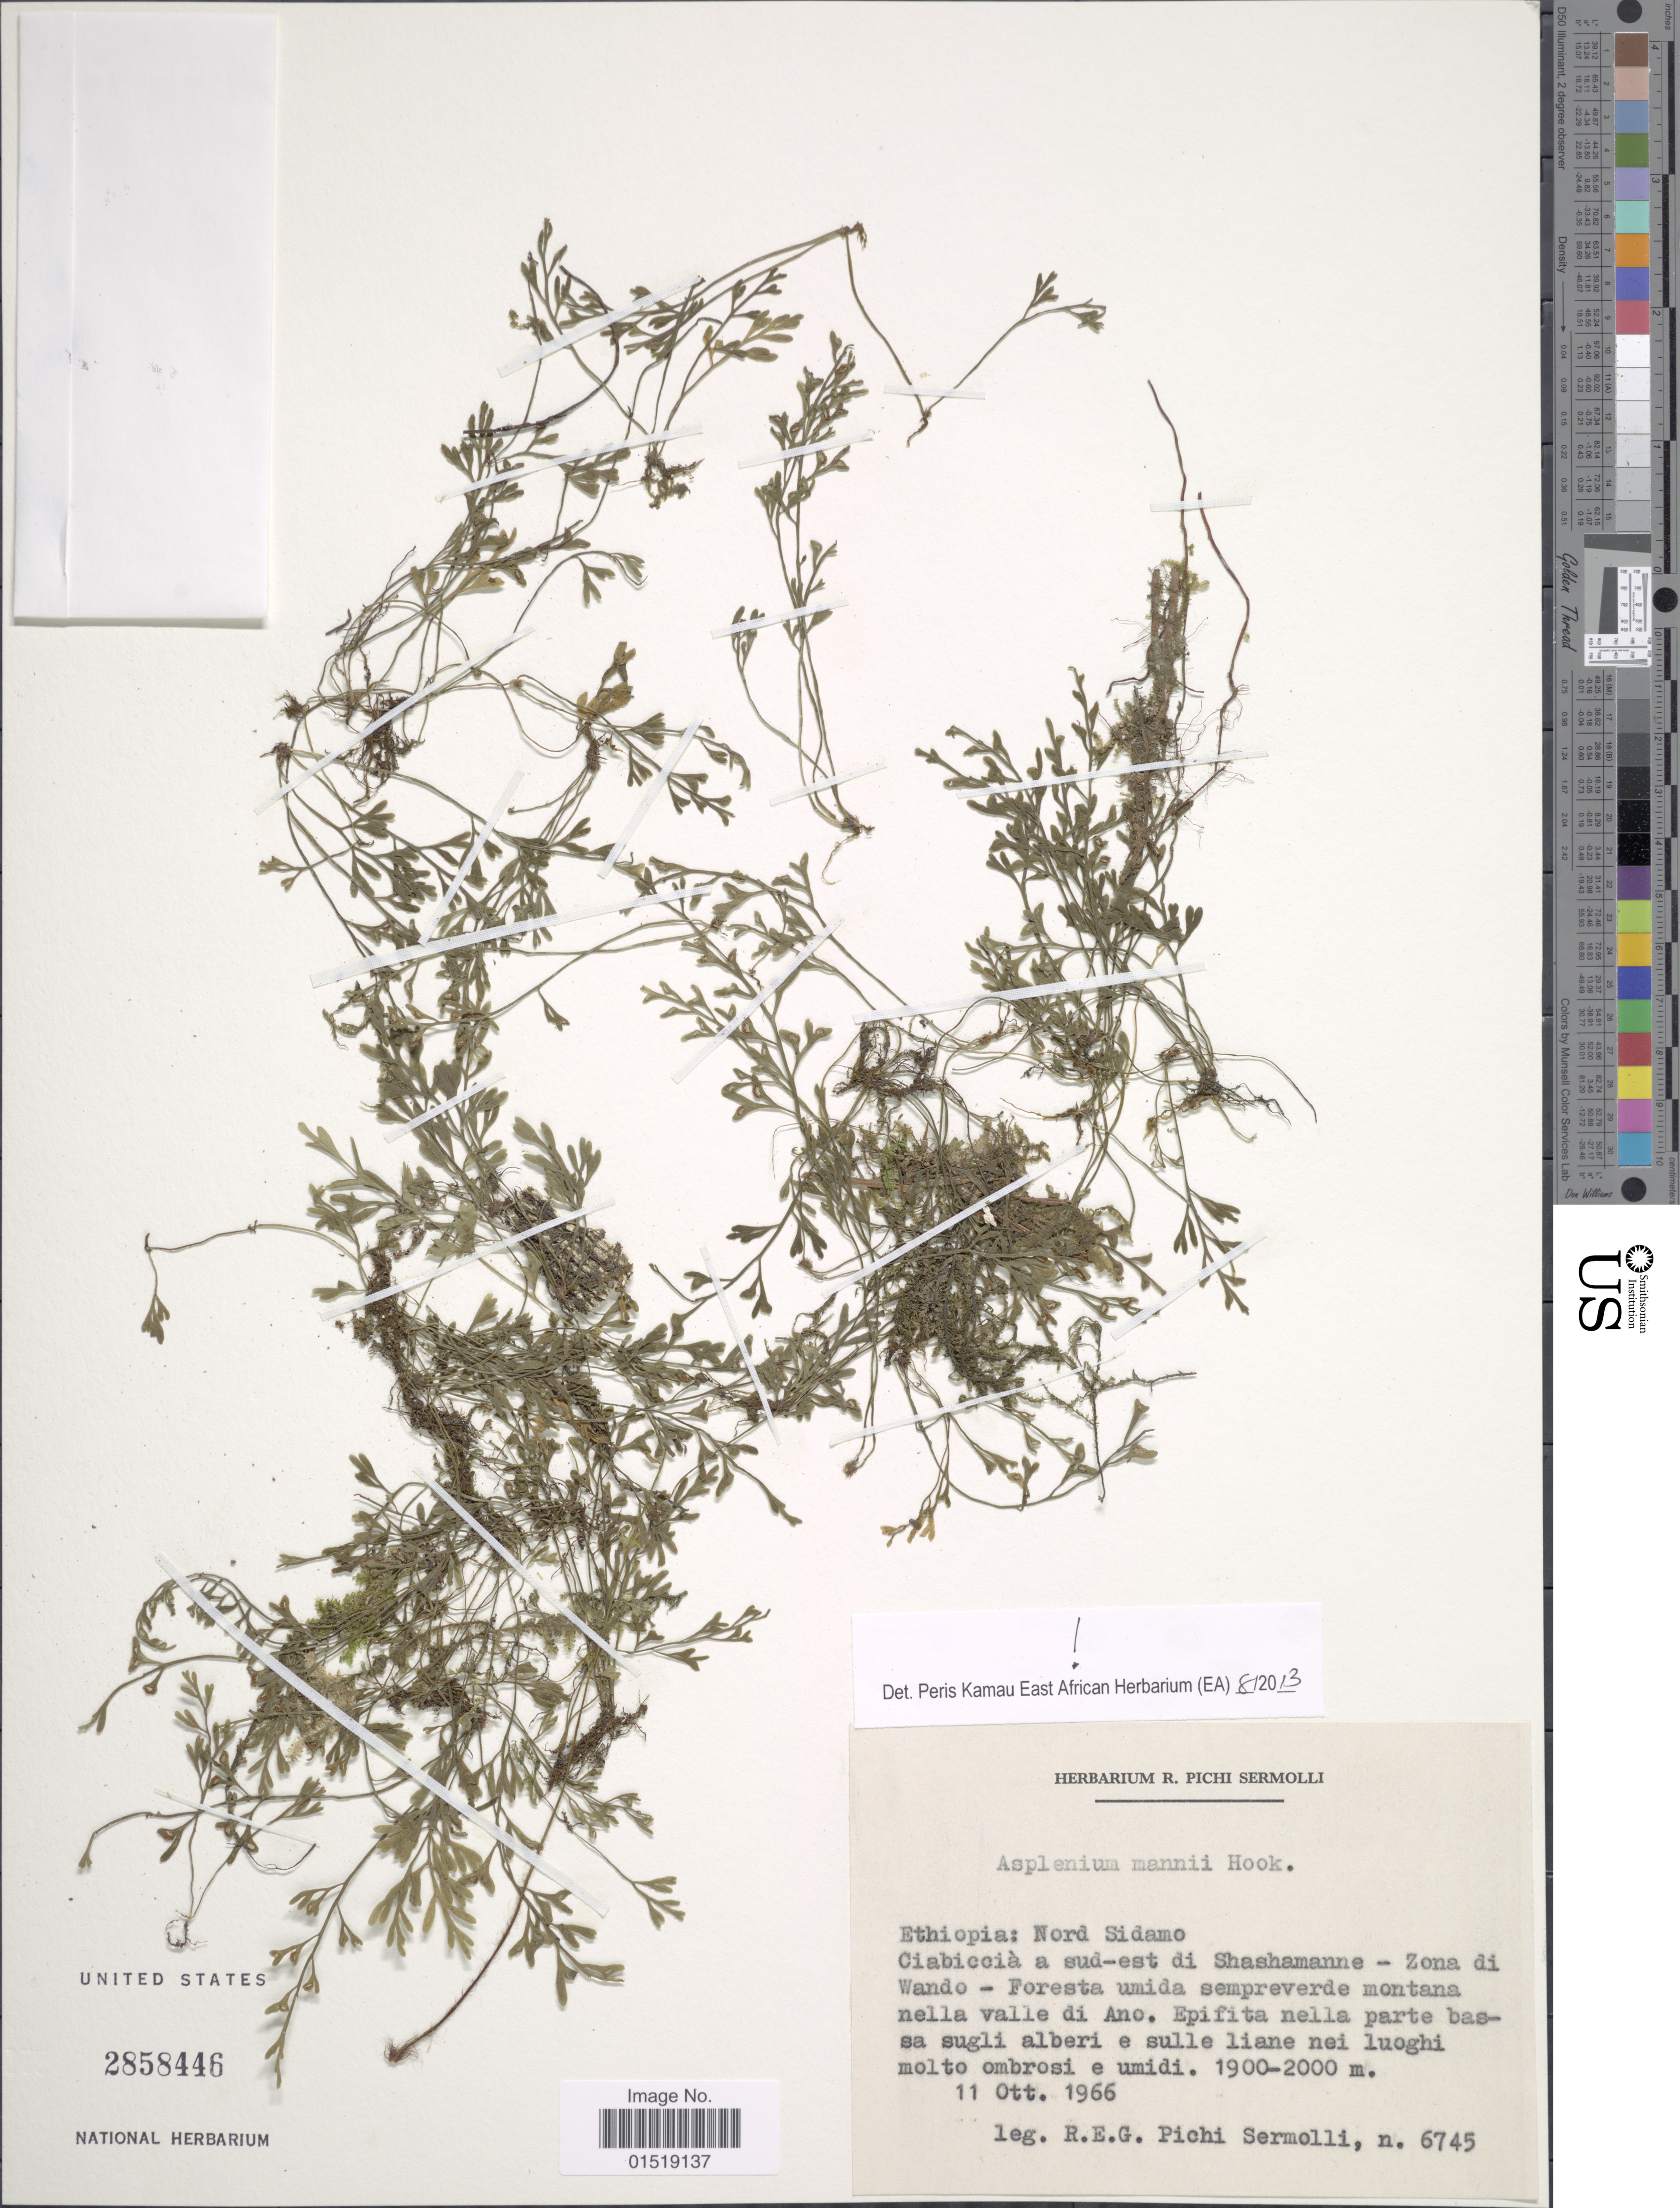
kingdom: Plantae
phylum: Tracheophyta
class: Polypodiopsida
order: Polypodiales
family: Aspleniaceae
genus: Asplenium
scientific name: Asplenium mannii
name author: Hook.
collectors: R. E. Pichi-Sermolli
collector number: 6745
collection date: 1966-10-11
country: Ethiopia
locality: Nord Sidamo. Ciabiccià a sud-est di Shashamanne - Zona di Wando - Foresta umida sempreverde montana nella valle di Ano.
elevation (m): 1900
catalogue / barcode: US 2858446